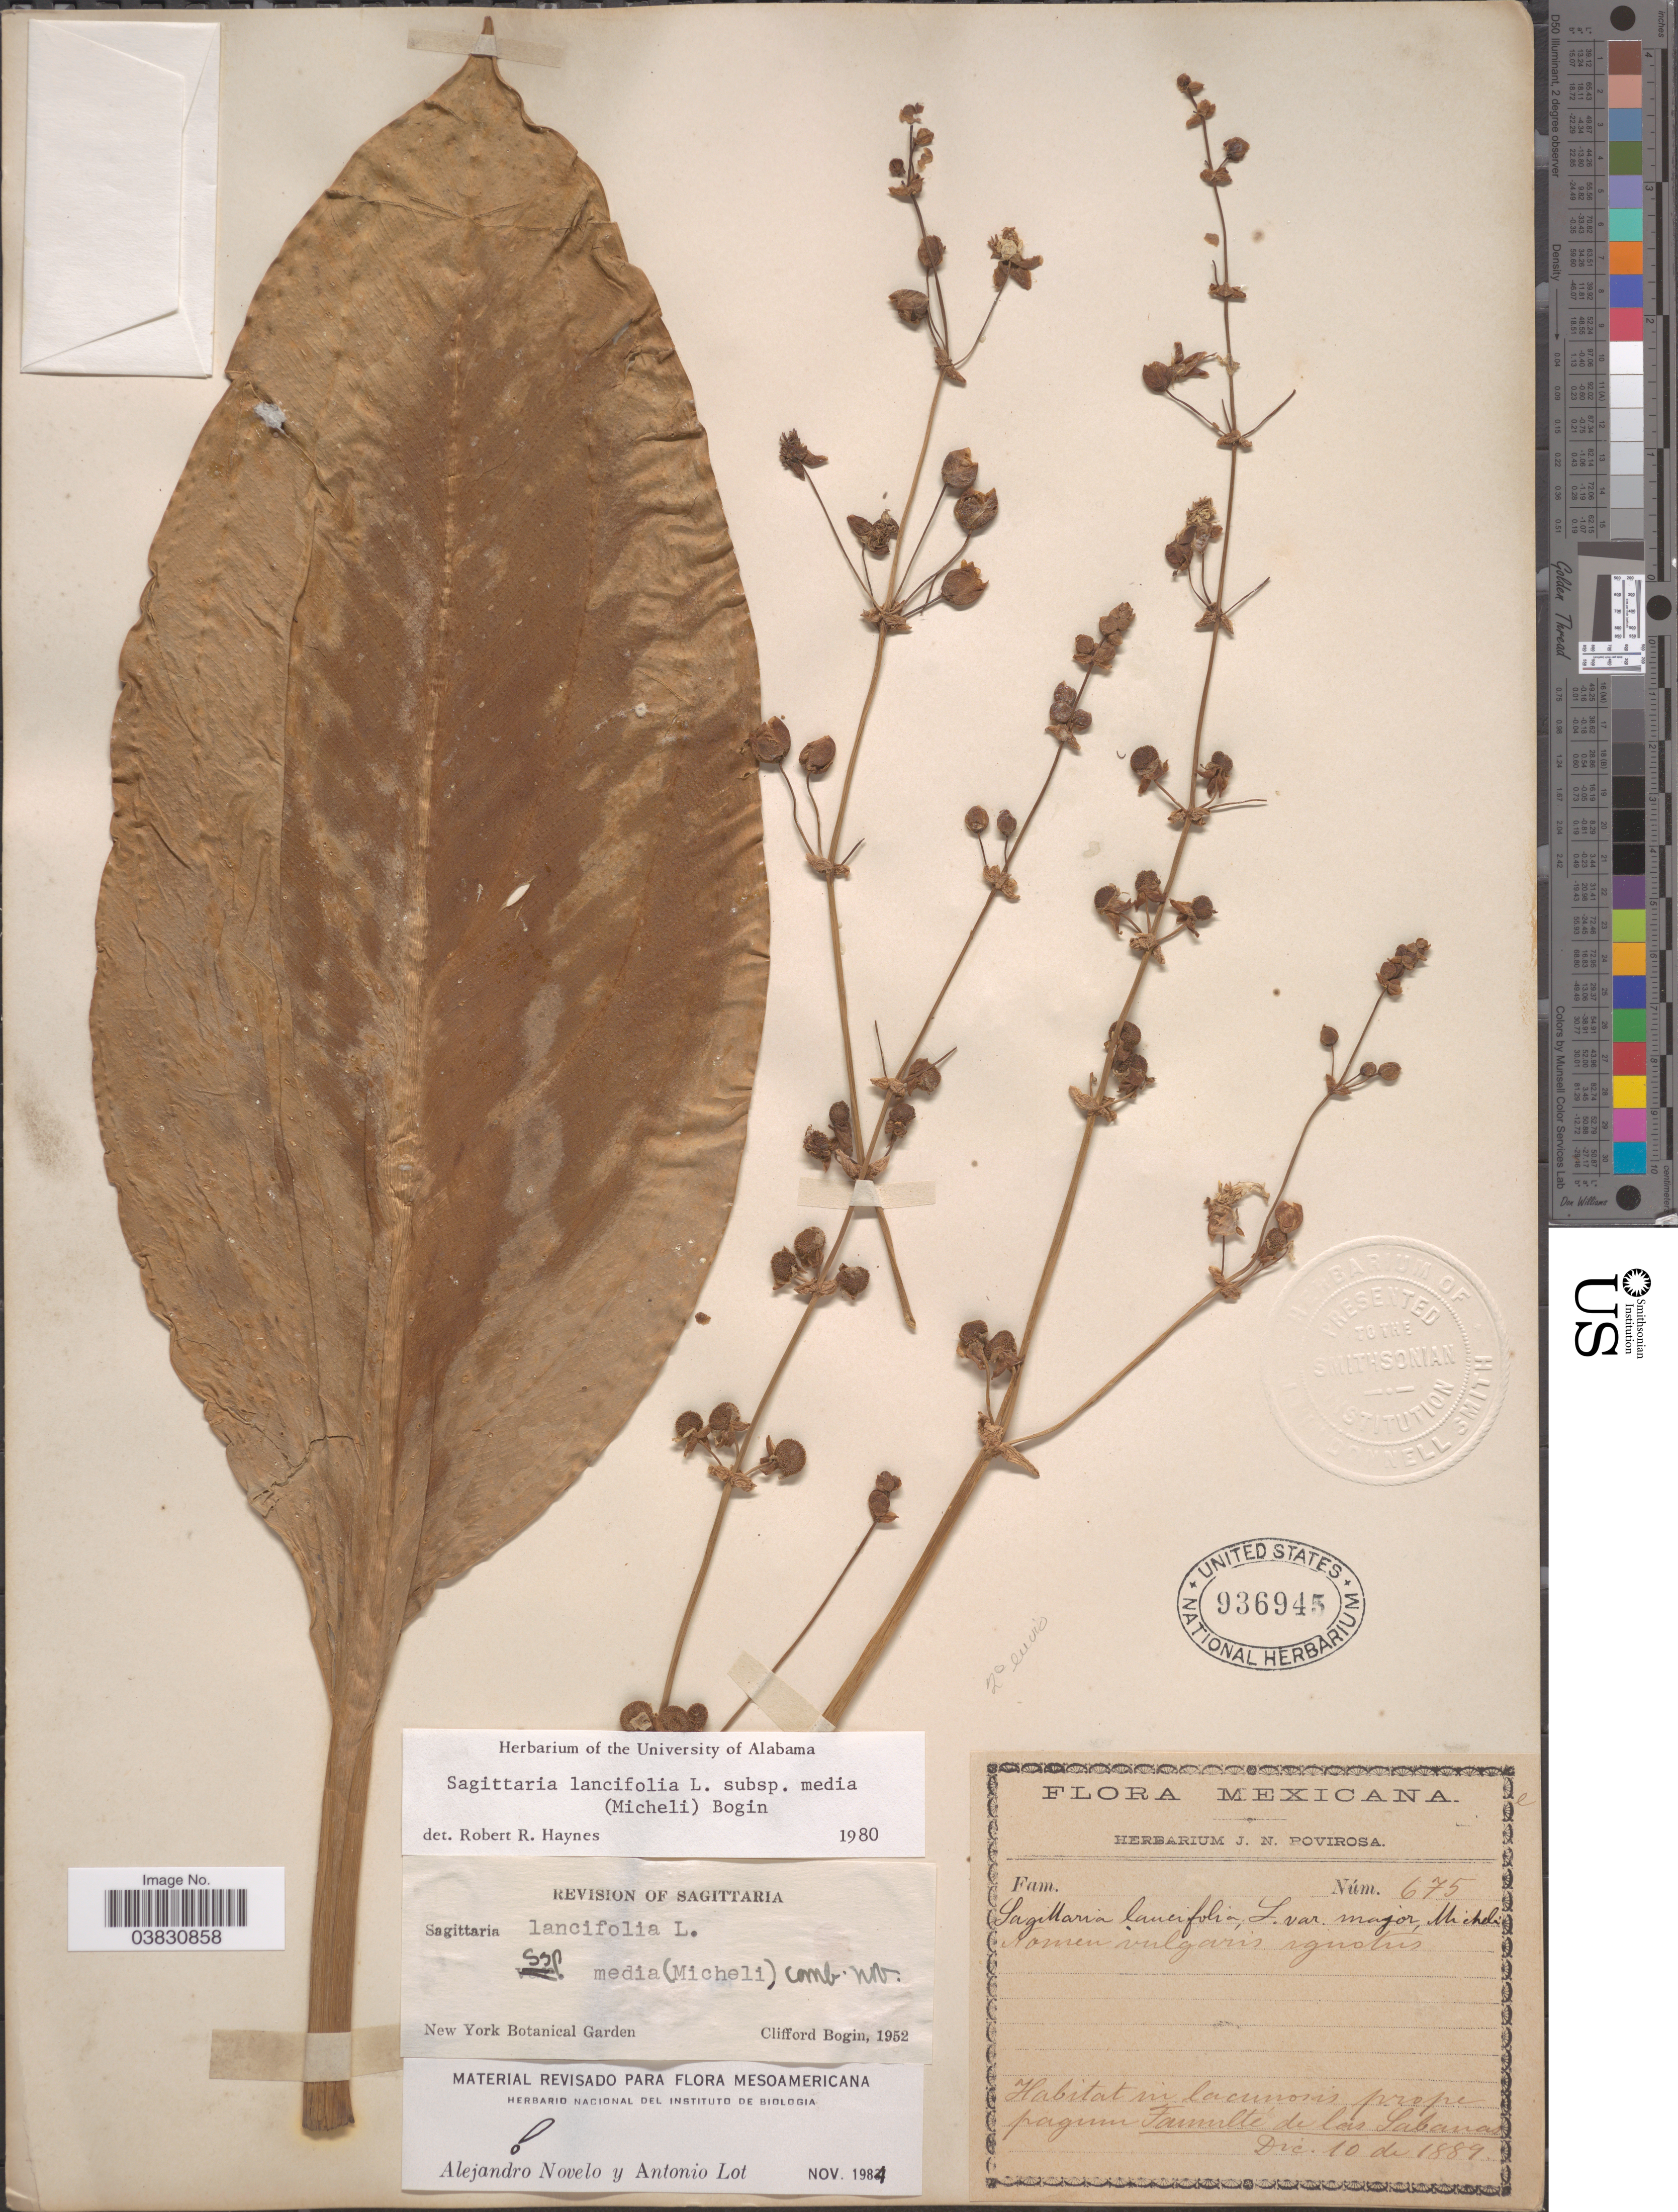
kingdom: Plantae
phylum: Tracheophyta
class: Liliopsida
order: Alismatales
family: Alismataceae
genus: Sagittaria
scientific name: Sagittaria lancifolia subsp. media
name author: (Micheli) Bogin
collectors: ex herb. J. N. Rovirosa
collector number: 675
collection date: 1889-12-10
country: Mexico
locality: Prope pagum Faumilte de la Sabanas.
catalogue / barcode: US 936945